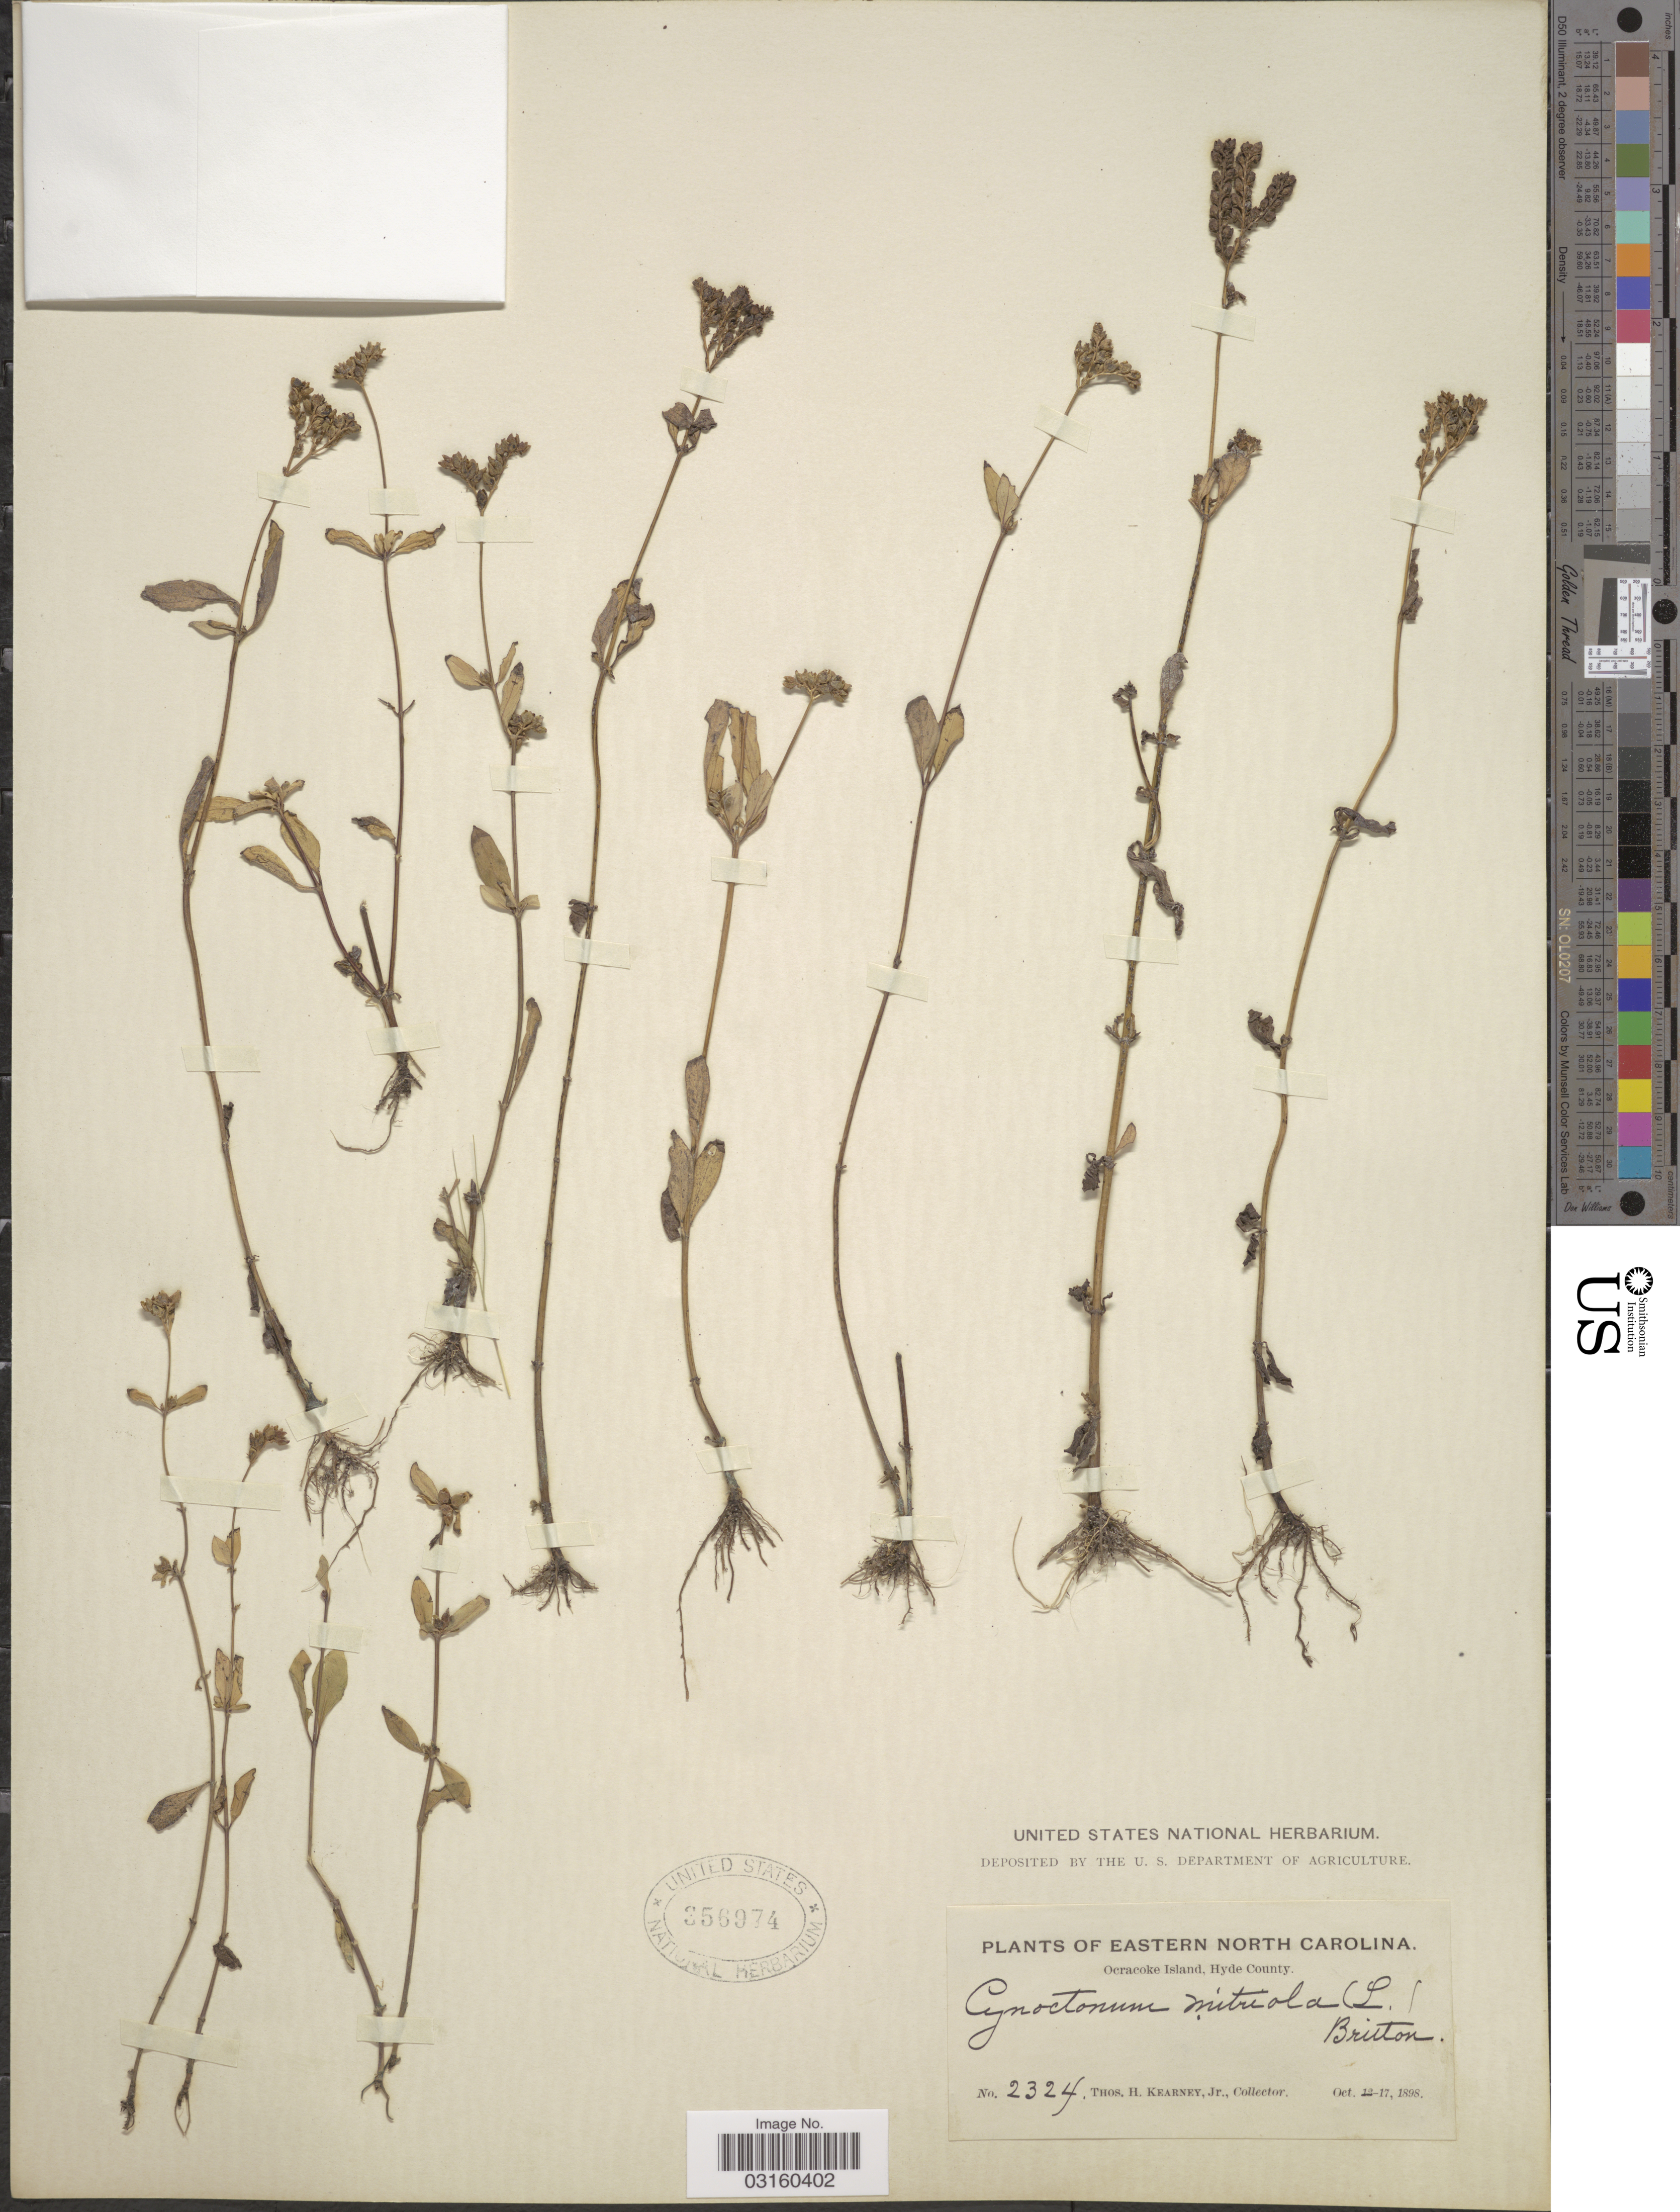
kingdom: Plantae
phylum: Tracheophyta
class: Magnoliopsida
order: Gentianales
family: Loganiaceae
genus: Mitreola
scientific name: Mitreola petiolata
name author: (J.F. Gmel.) Torr. & A. Gray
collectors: T. H. Kearney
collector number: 2324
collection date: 1898-10-17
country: United States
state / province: North Carolina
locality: Eastern North Carolina, Ocracoke Island, Hyde County.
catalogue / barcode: US 356974